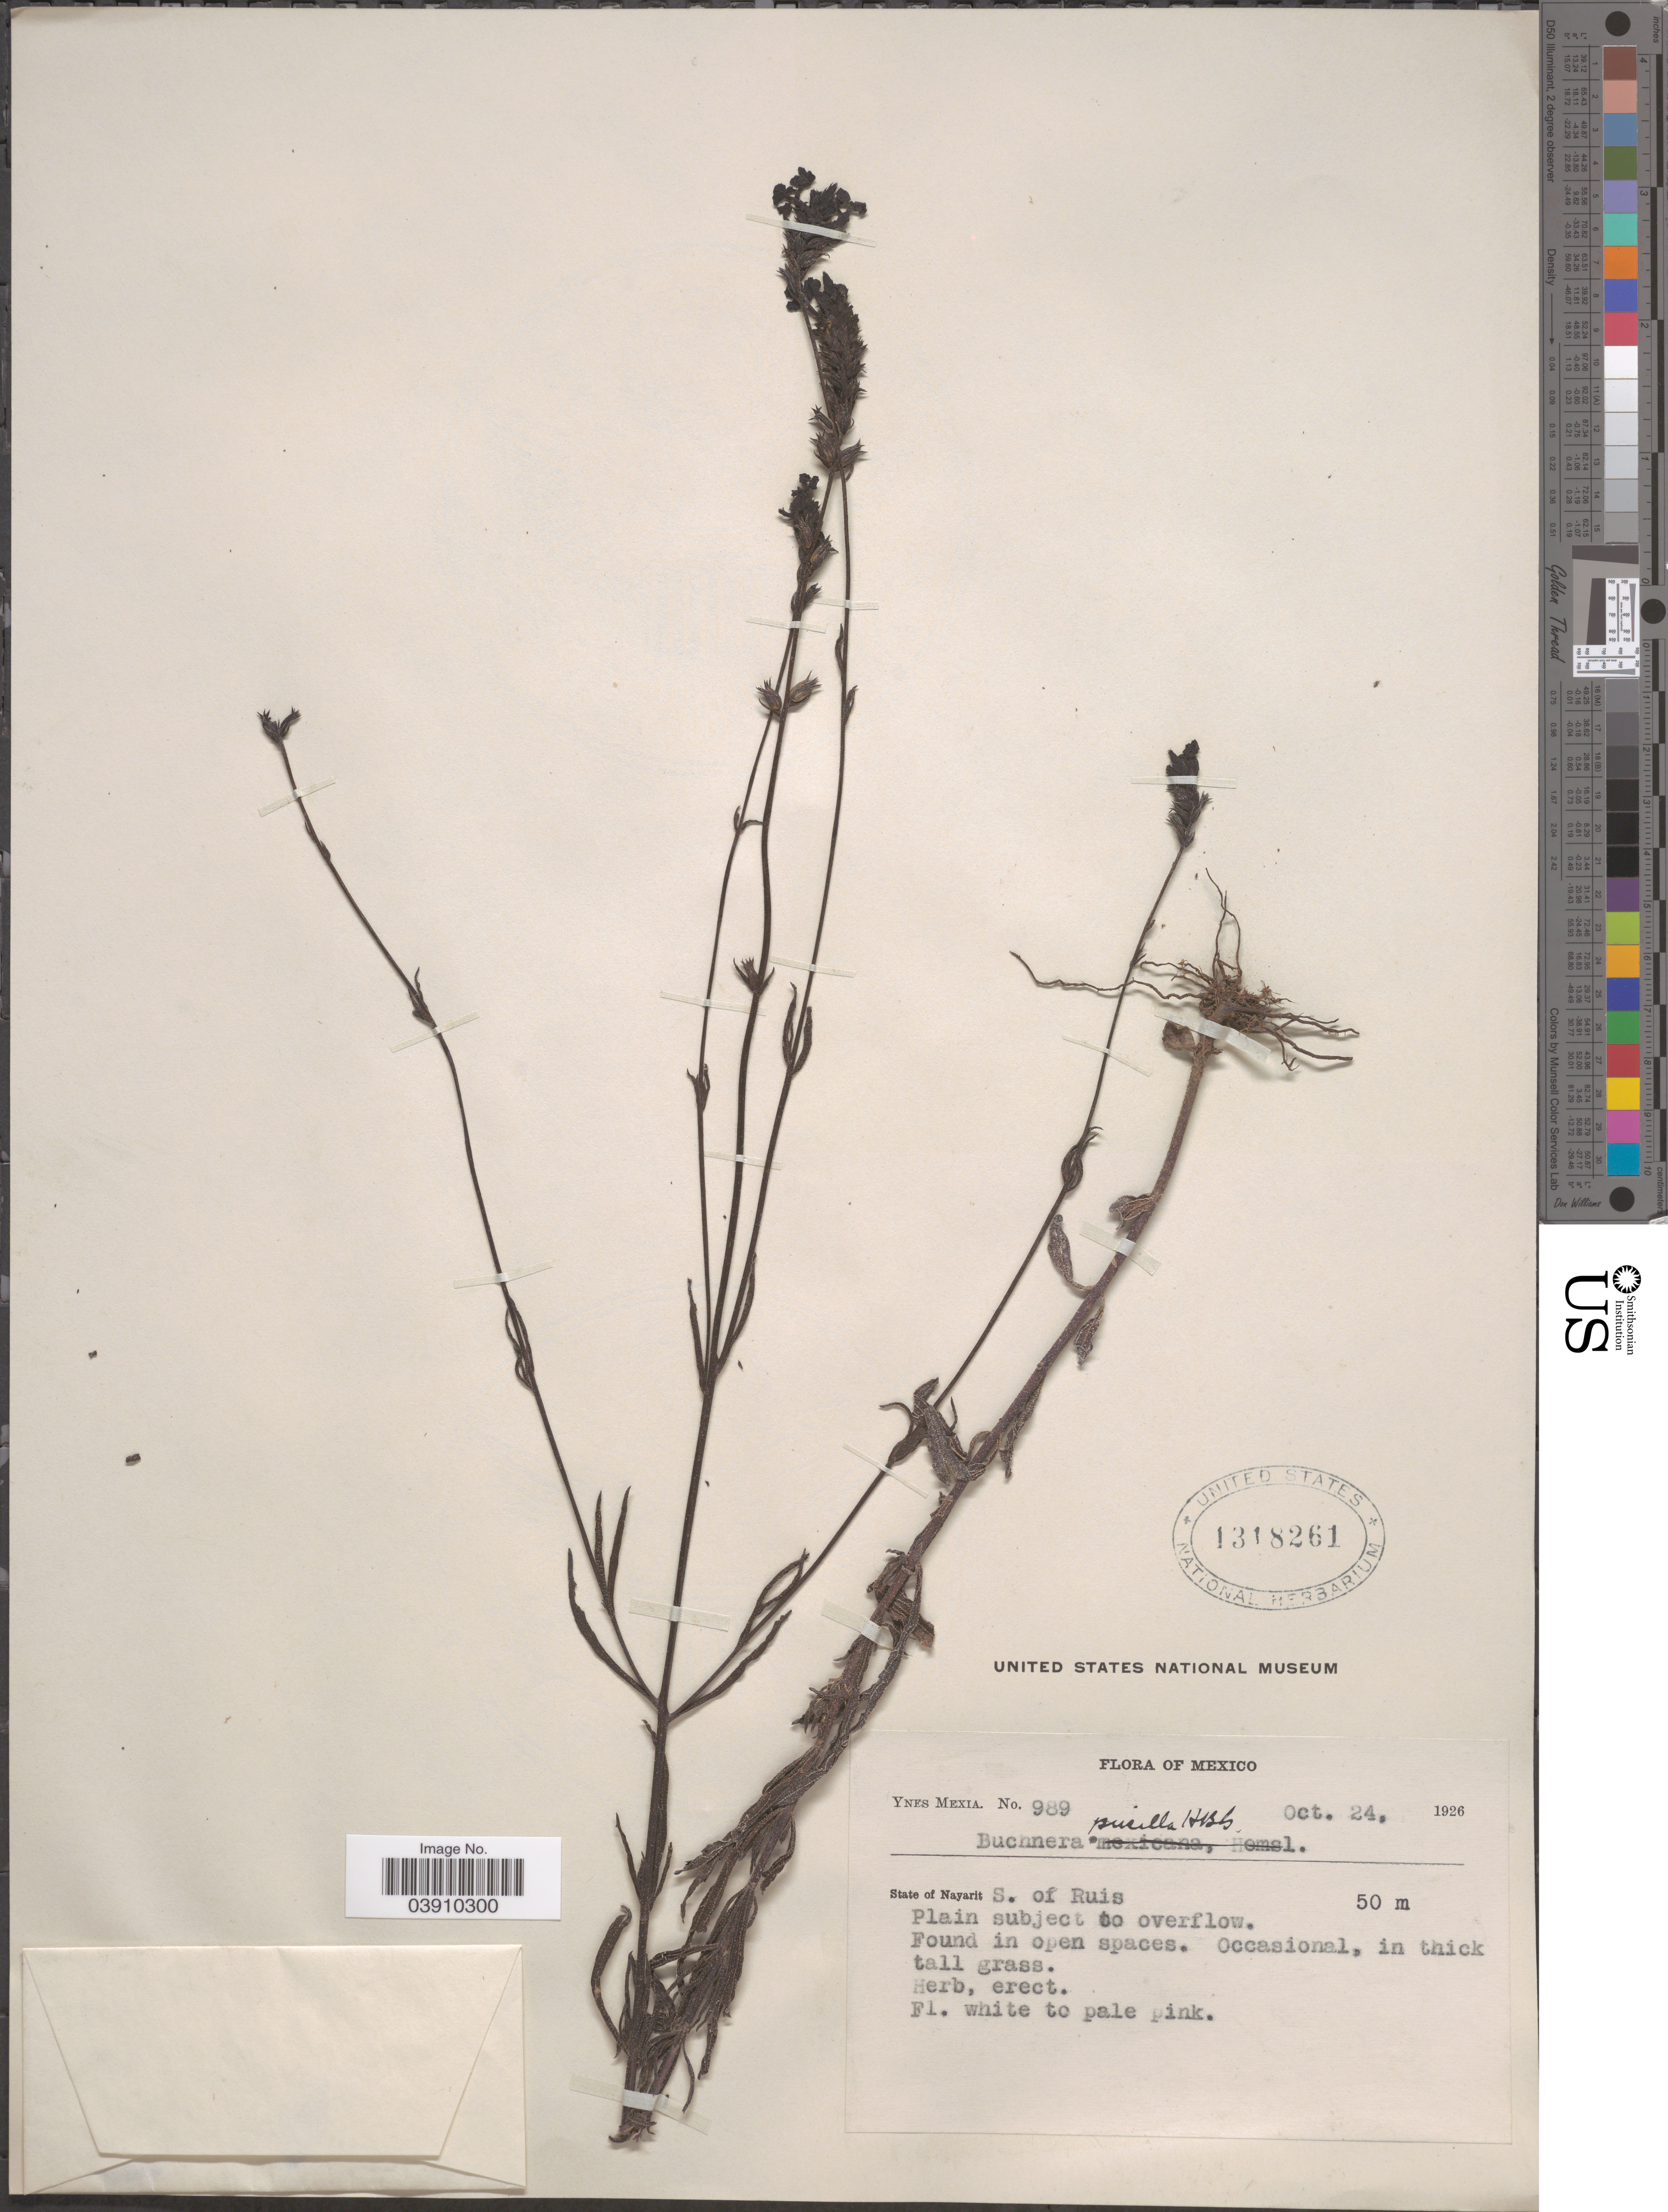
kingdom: Plantae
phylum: Tracheophyta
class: Magnoliopsida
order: Lamiales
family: Orobanchaceae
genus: Buchnera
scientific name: Buchnera pusilla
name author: Kunth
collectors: Y. Mexia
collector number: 989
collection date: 1926-10-24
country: Mexico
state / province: Nayarit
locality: S. of Ruis.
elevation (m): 50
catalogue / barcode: US 1318261